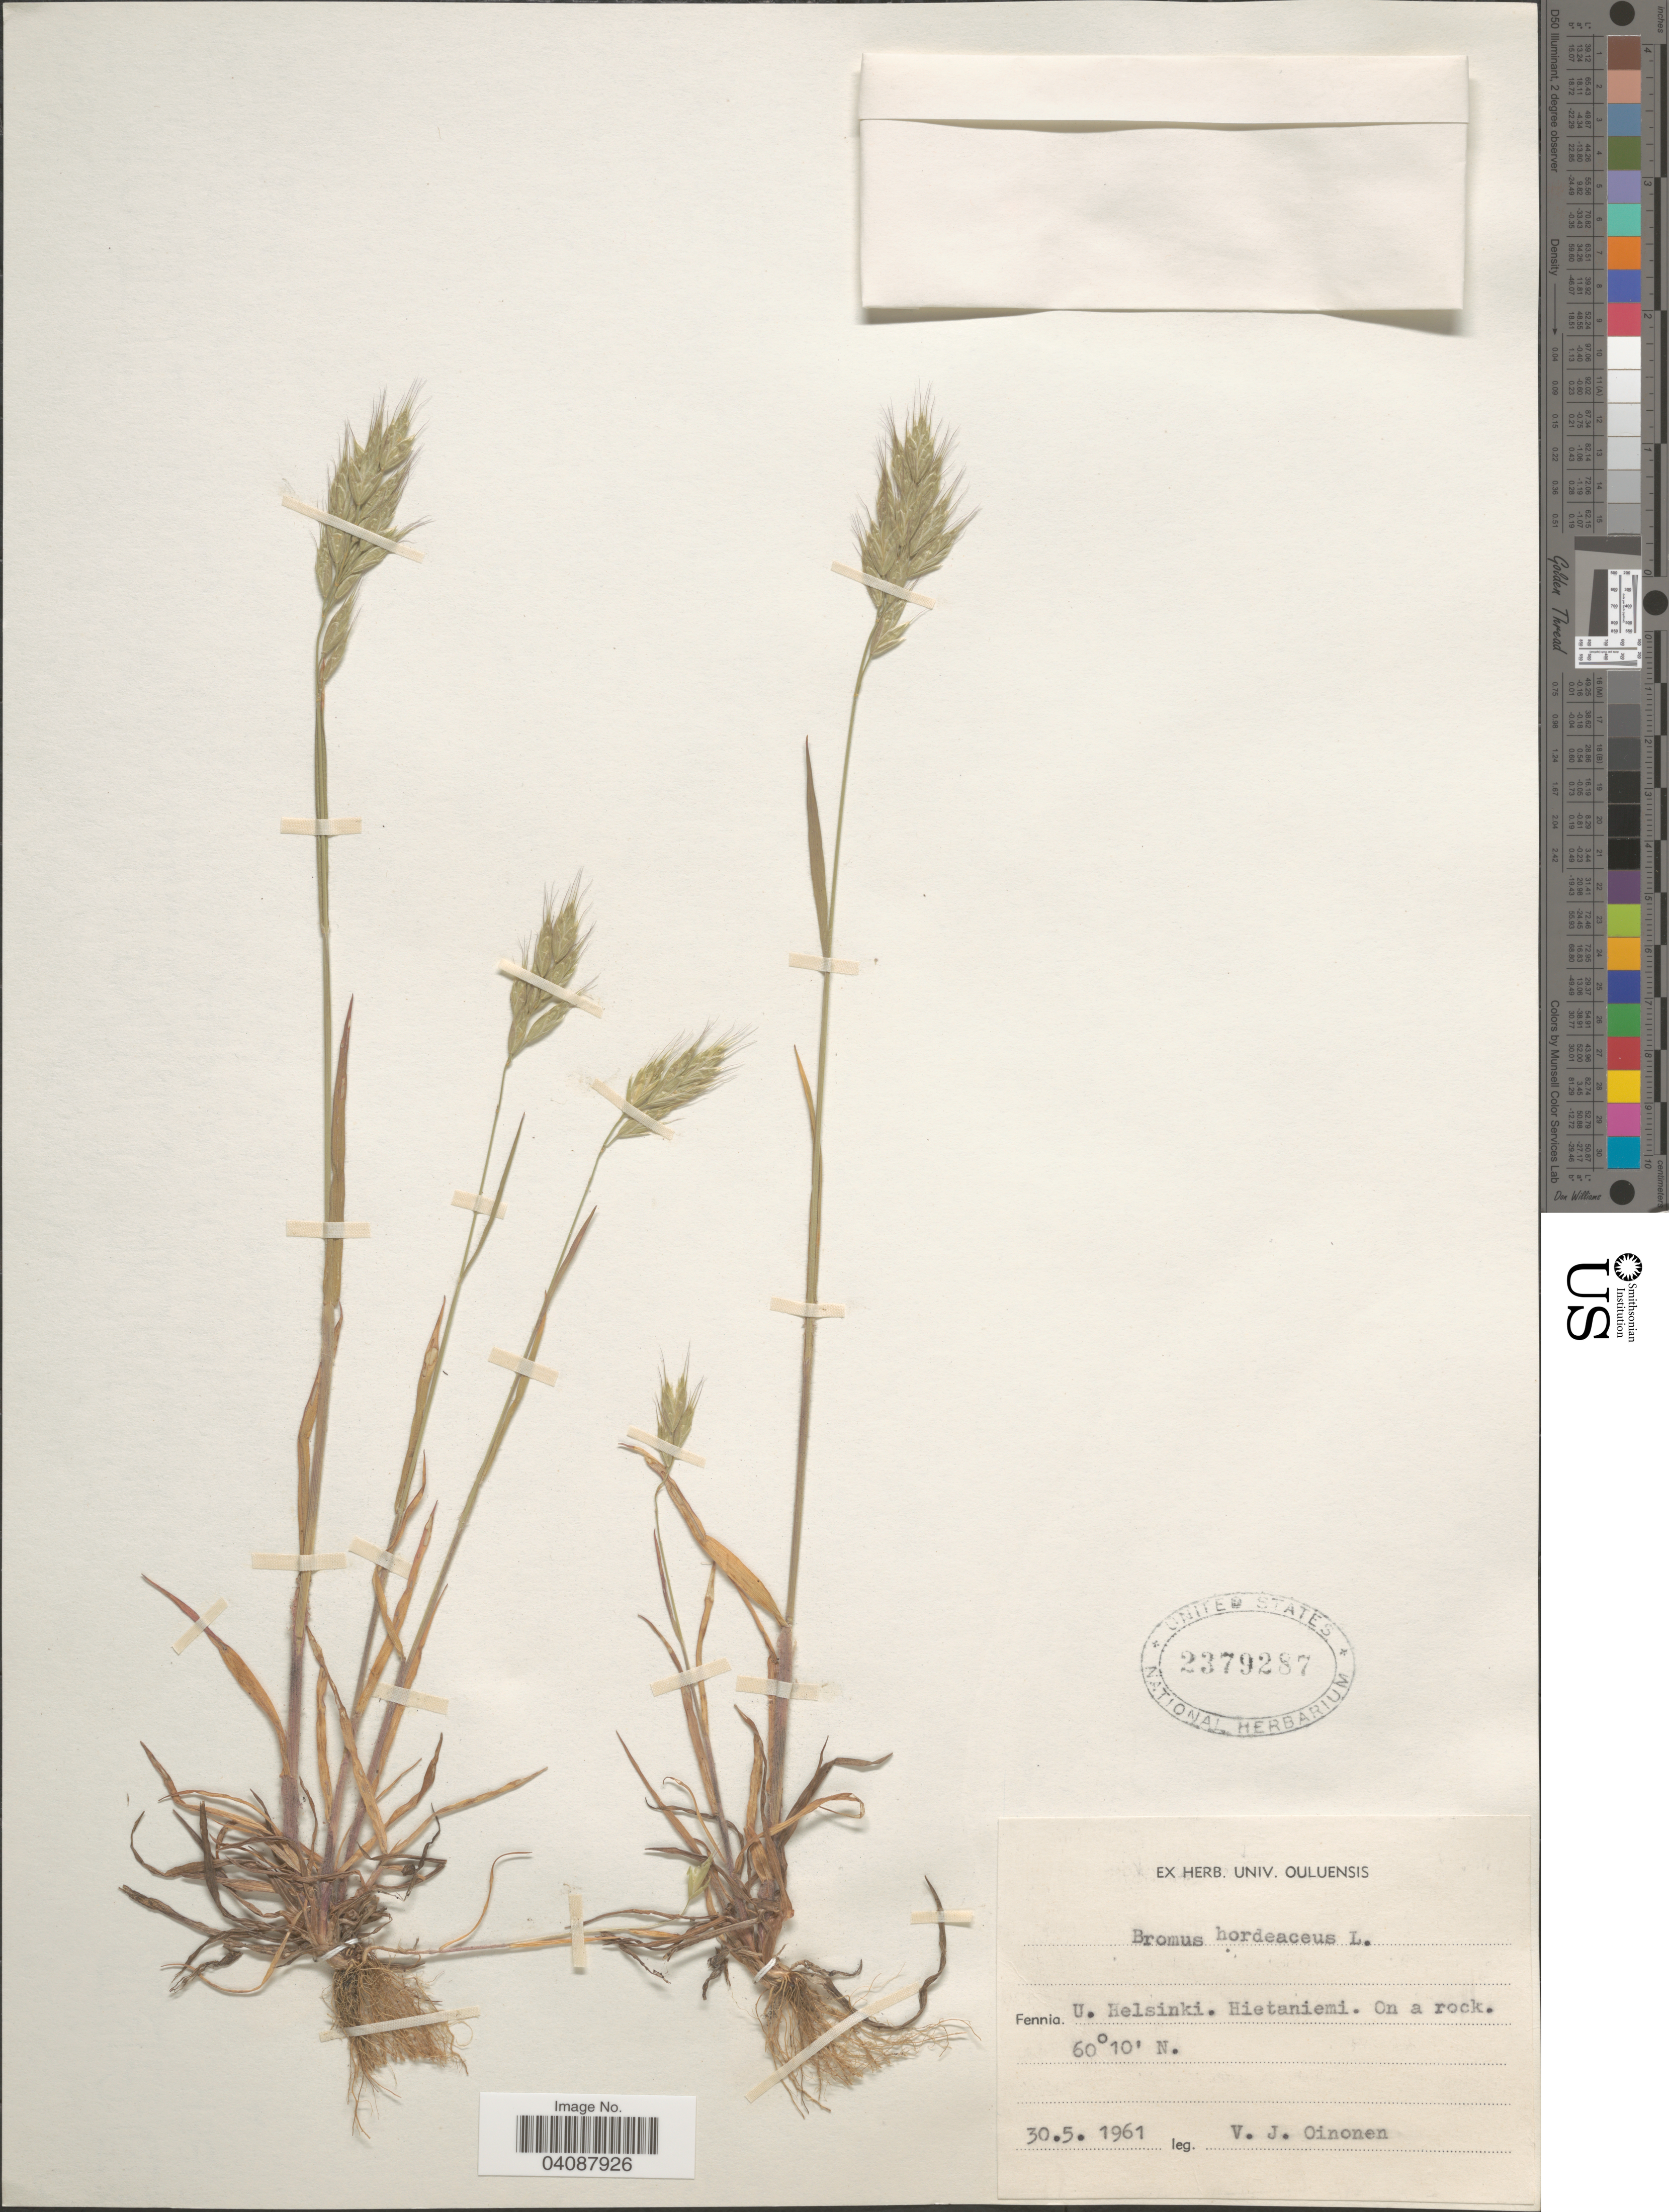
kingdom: Plantae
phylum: Tracheophyta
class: Liliopsida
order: Poales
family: Poaceae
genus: Bromus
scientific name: Bromus hordeaceus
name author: L.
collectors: V. Oinonen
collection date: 1961-05-30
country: Finland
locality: Fennia. U. Helsinki. Hietaniemi. On a rock.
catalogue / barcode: US 2379287